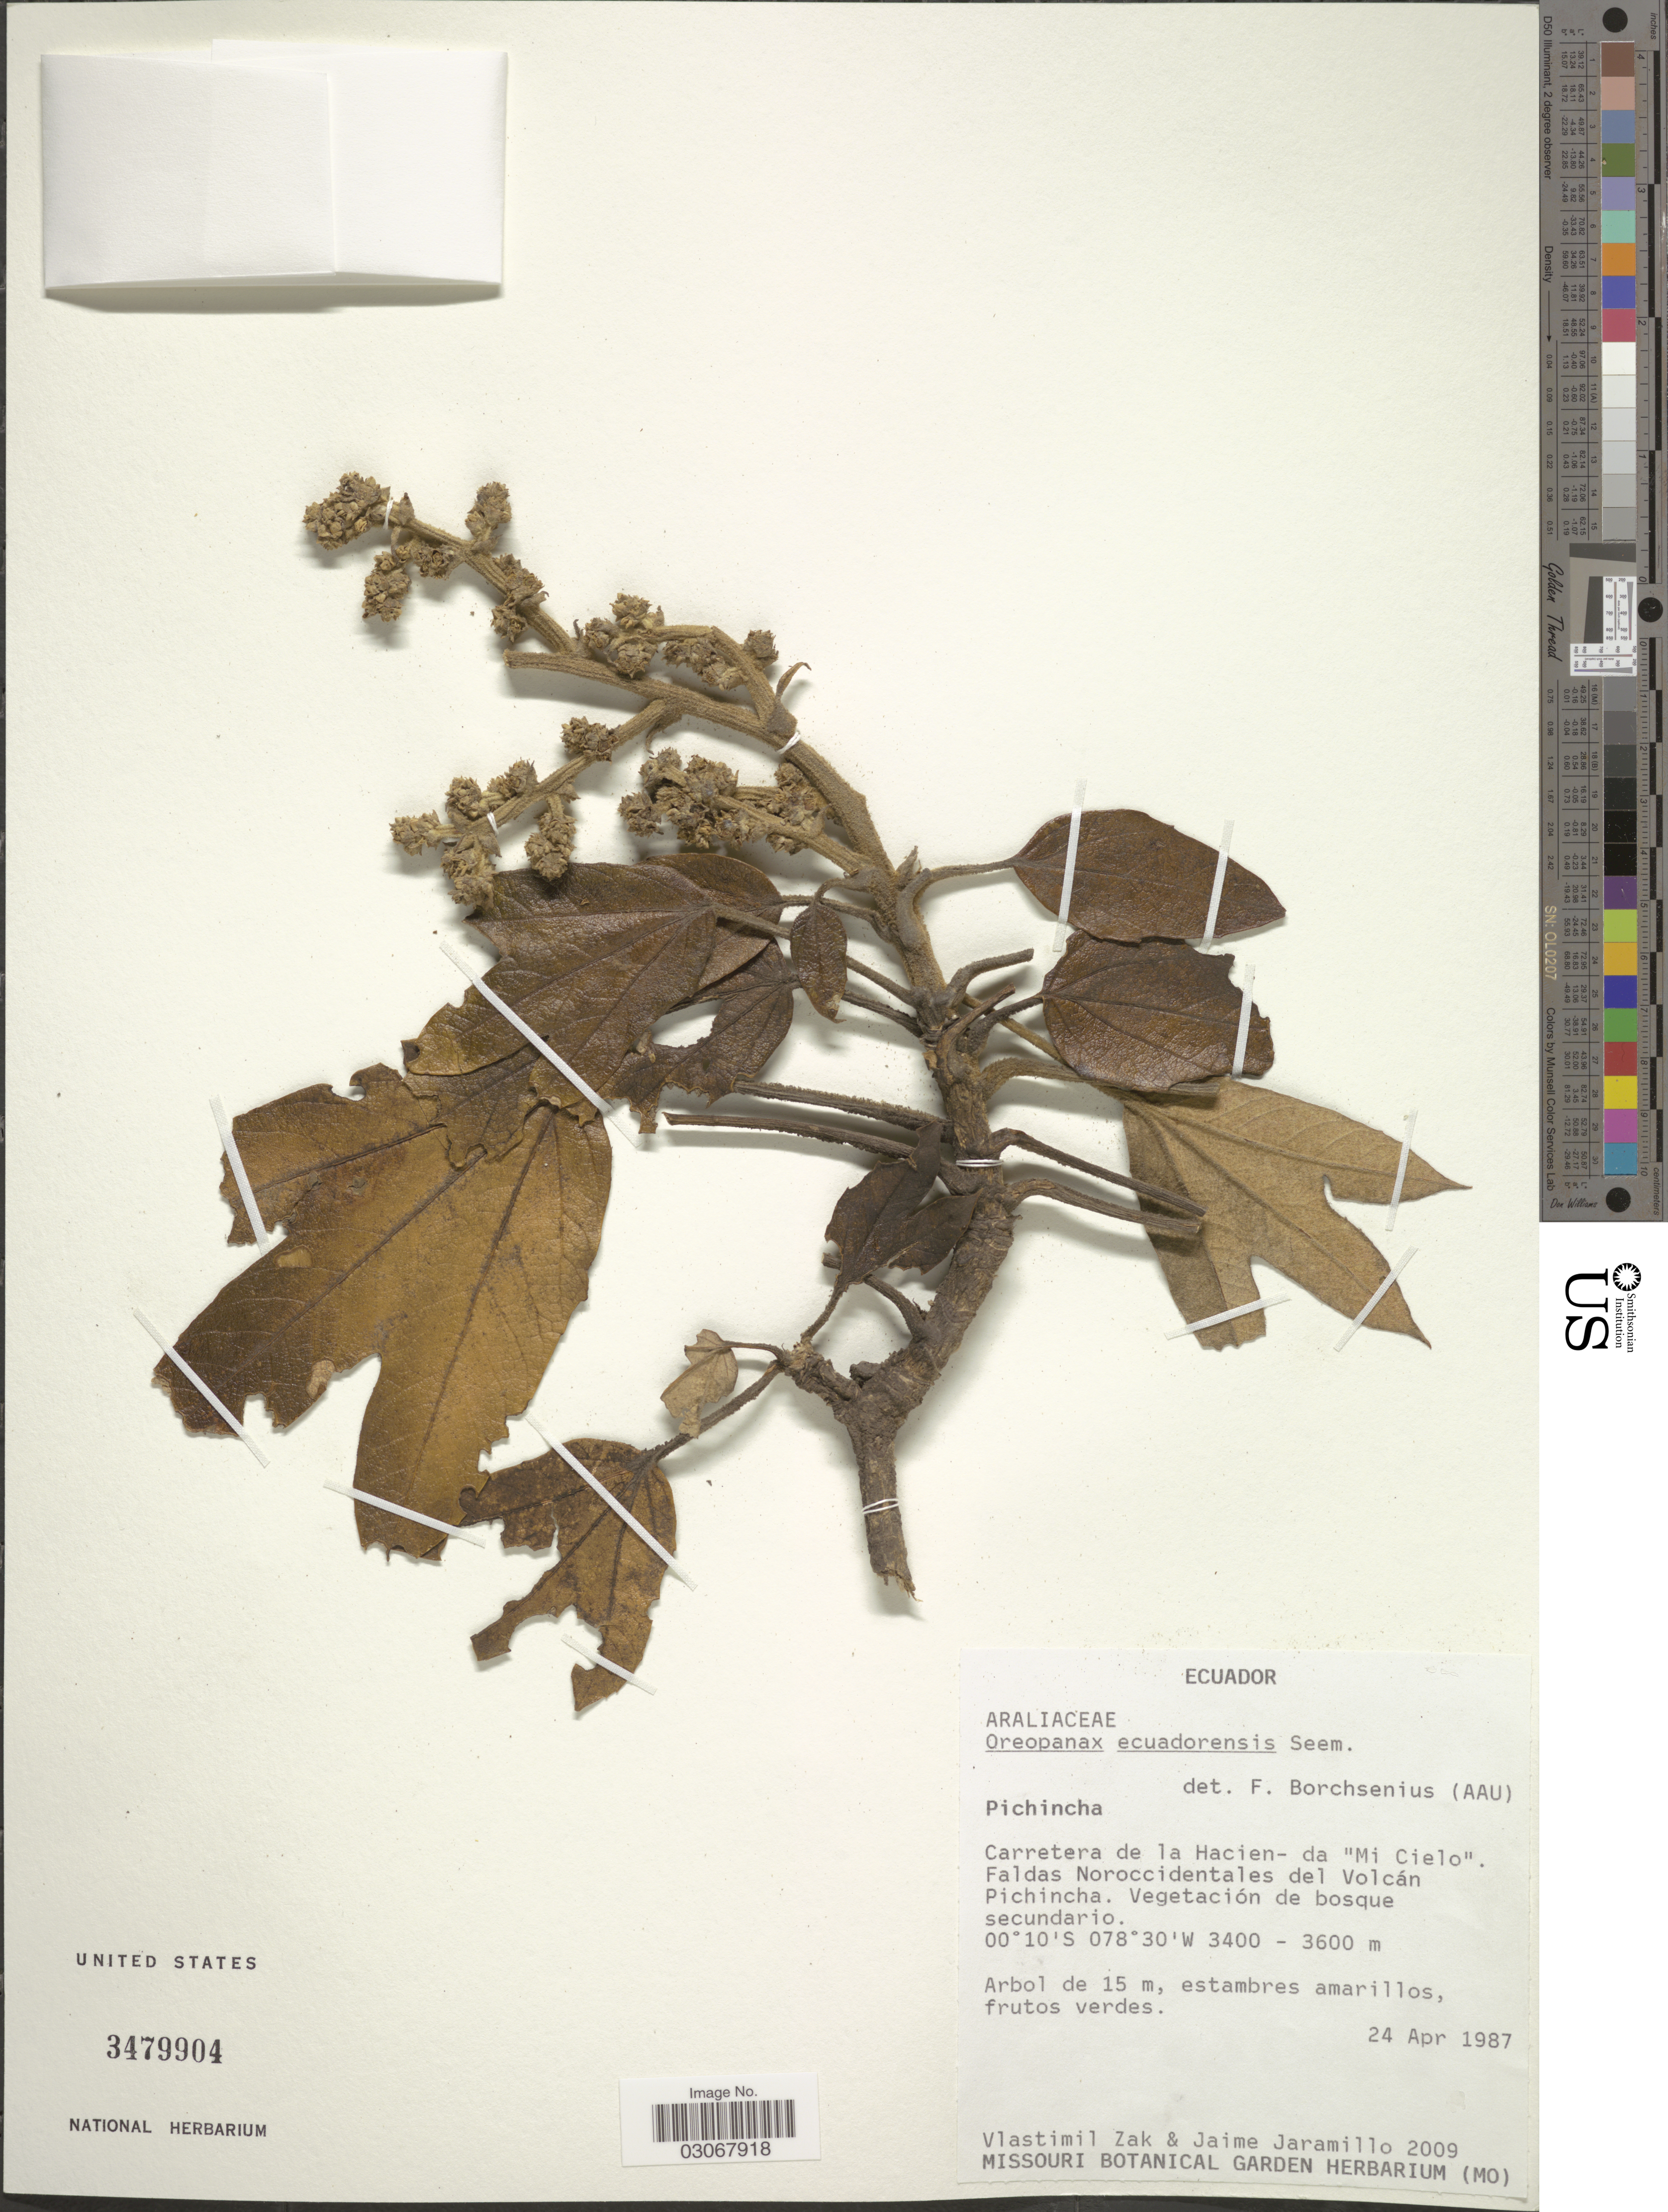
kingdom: Plantae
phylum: Tracheophyta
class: Magnoliopsida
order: Apiales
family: Araliaceae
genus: Oreopanax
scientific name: Oreopanax ecuadoriensis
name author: Seem.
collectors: V. Zak & J. Jaramillo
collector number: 2009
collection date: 1987-04-24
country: Ecuador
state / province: Pichincha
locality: Carretera de la Hacien- da "Mi Cielo". Faldas Noroccidentales del Volcán Pichincha.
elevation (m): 3400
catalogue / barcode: US 3479904